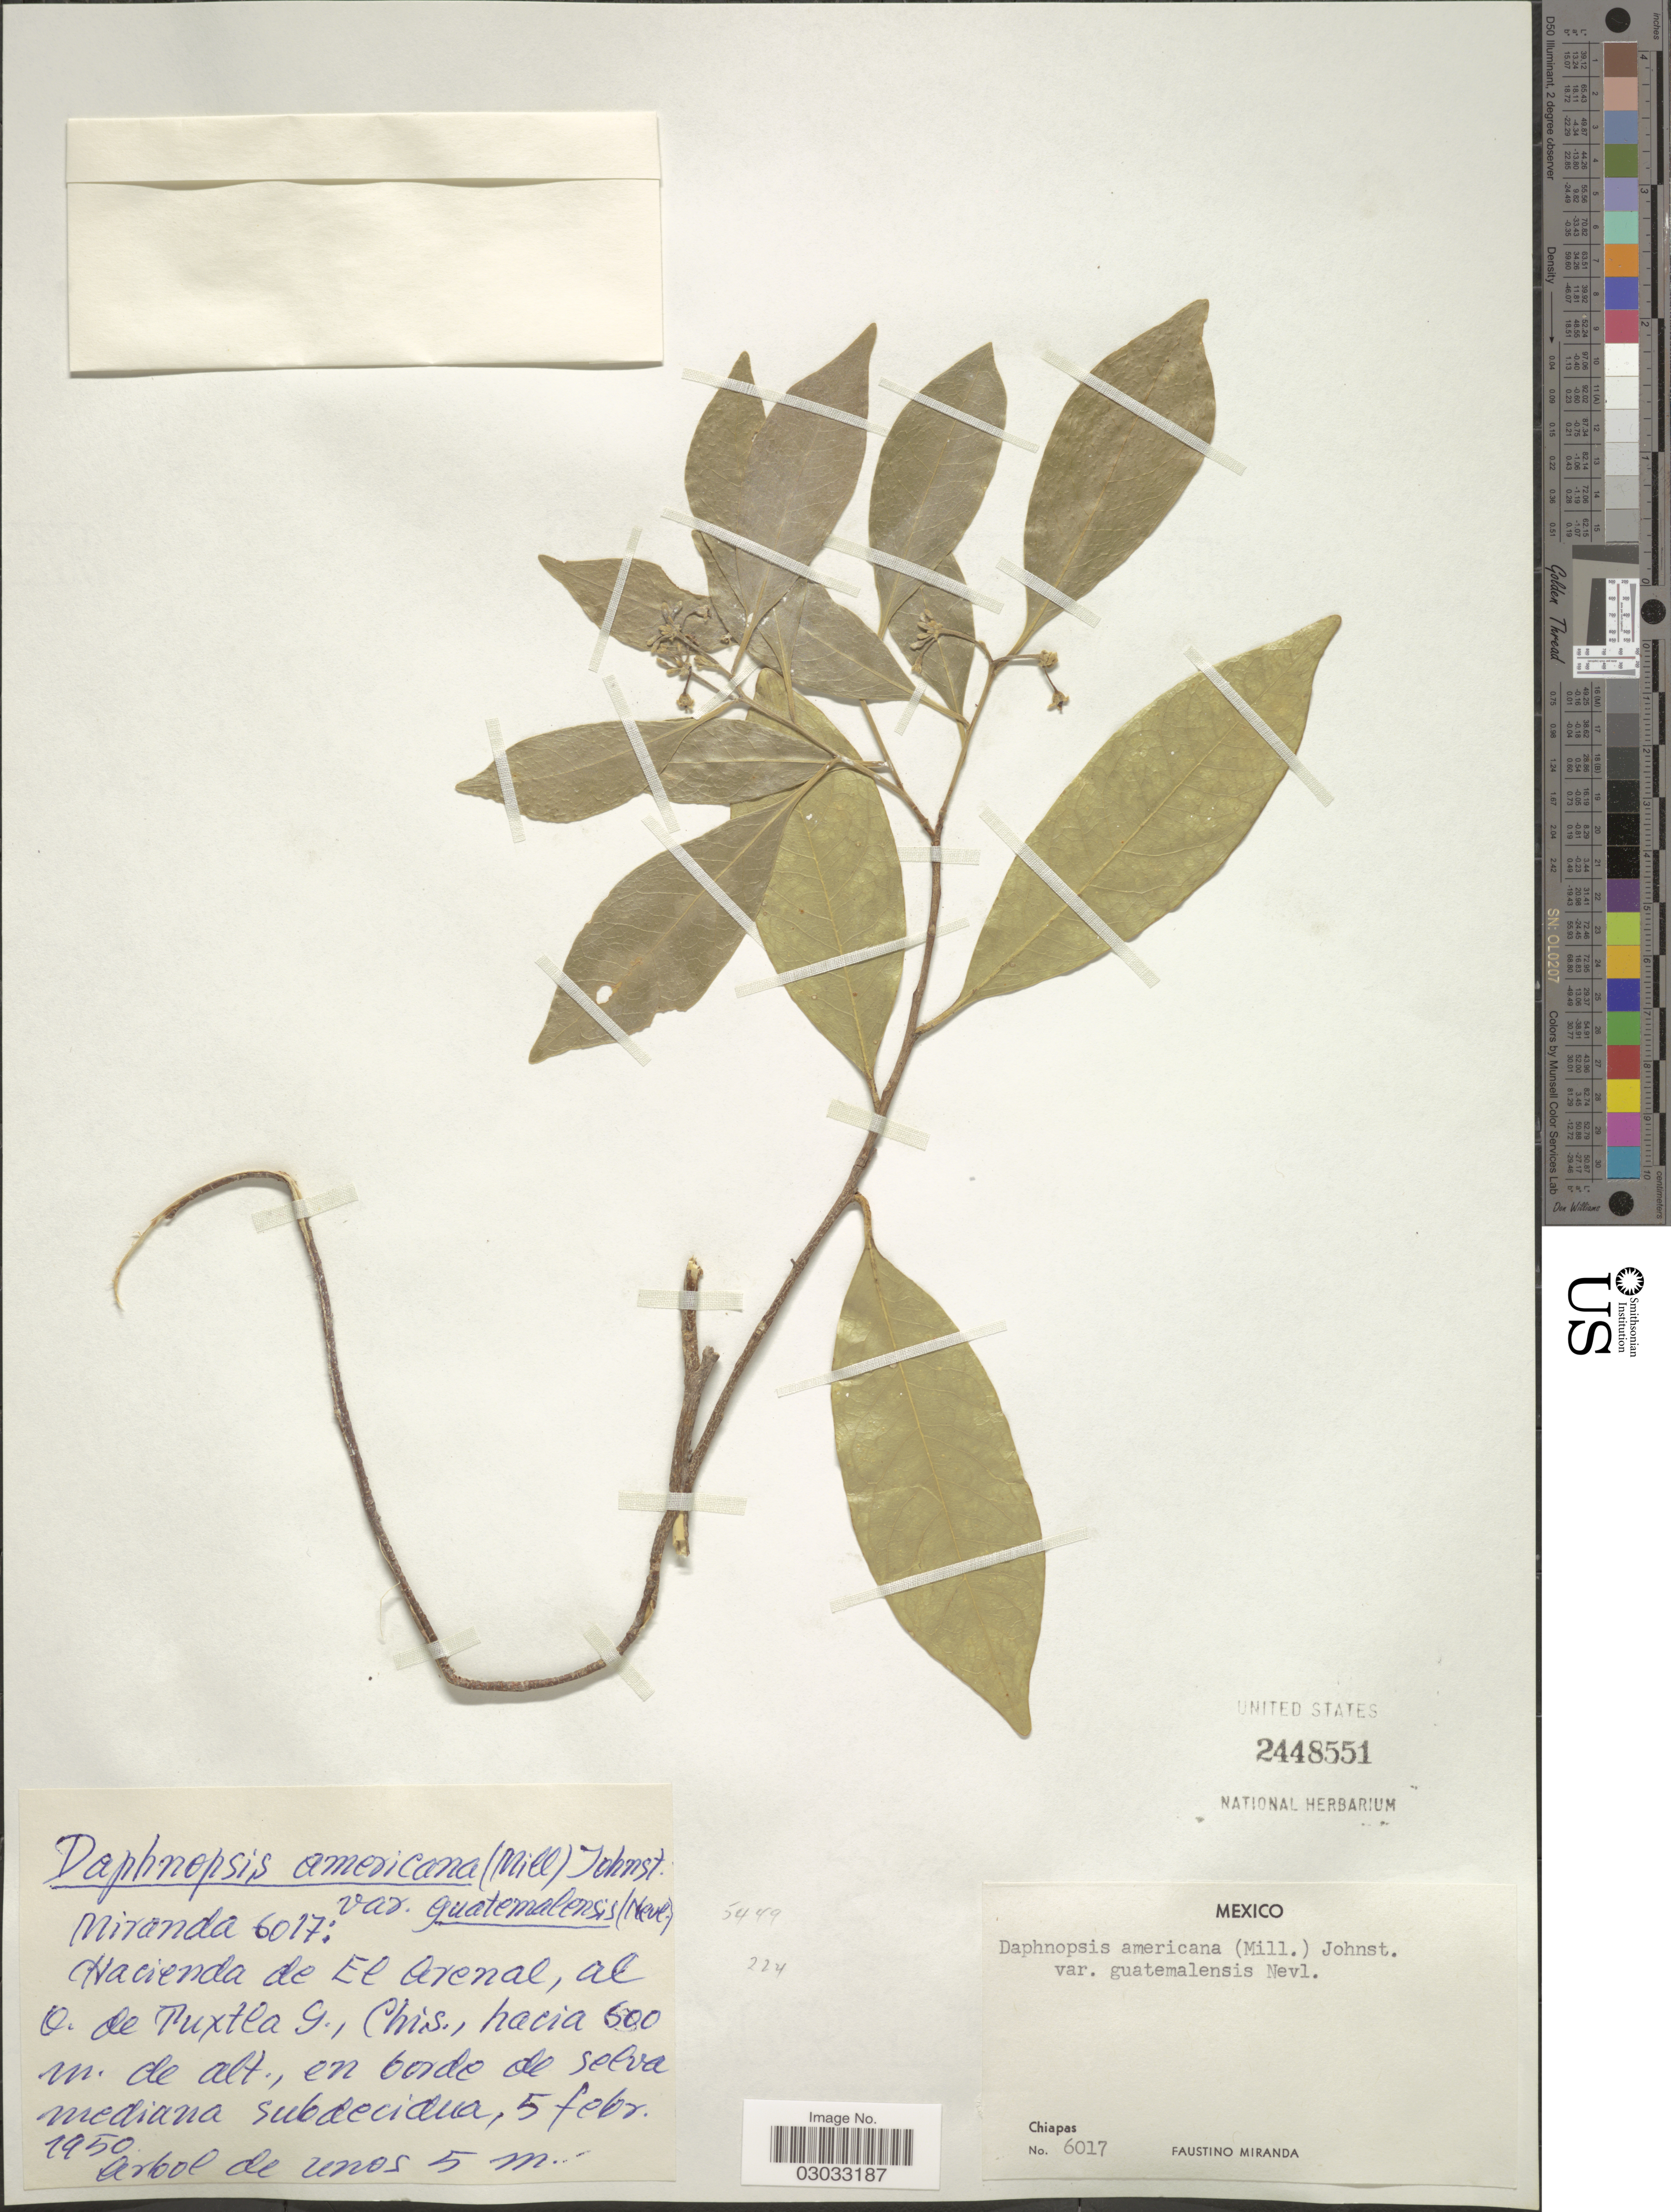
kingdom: Plantae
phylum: Tracheophyta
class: Magnoliopsida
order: Malvales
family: Thymelaeaceae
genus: Daphnopsis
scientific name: Daphnopsis americana subsp. guatemalensis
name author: Nevling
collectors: F. Miranda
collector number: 6017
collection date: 1950-02-05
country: Mexico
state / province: Chiapas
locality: Hacienda de El Arenal, al O. de Tuxtla G.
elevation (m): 600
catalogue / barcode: US 2448551